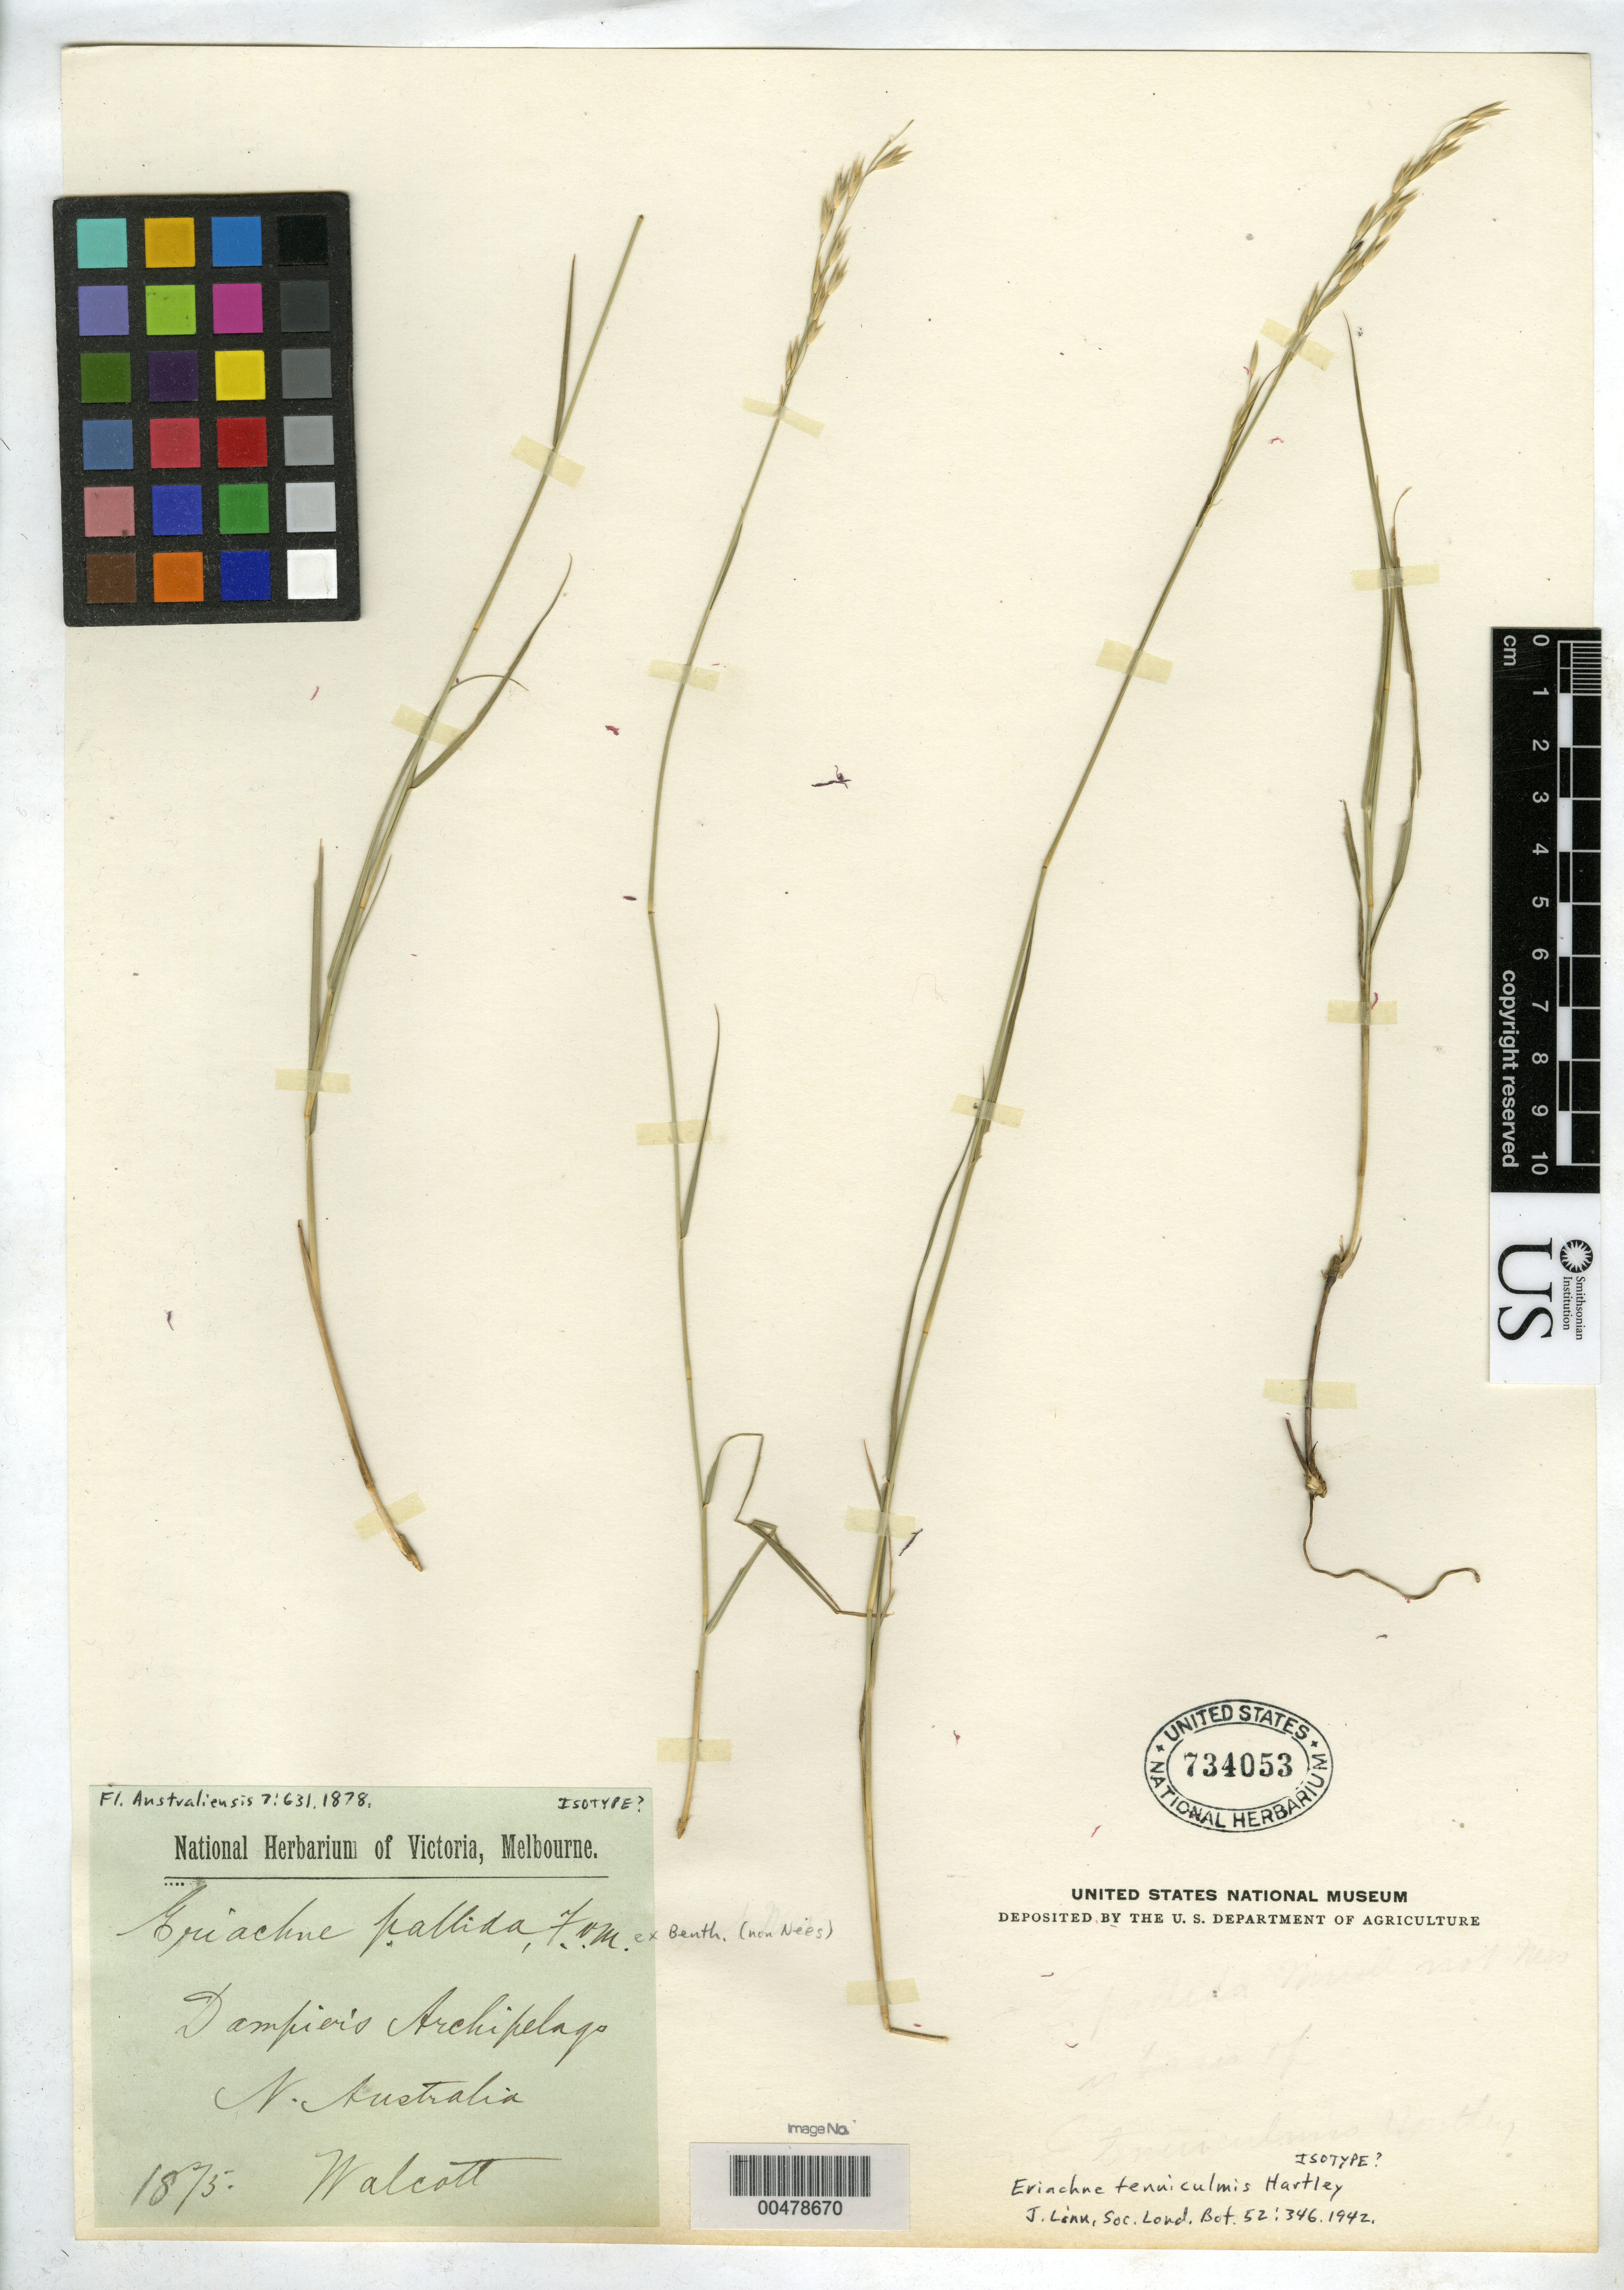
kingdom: Plantae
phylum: Tracheophyta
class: Liliopsida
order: Poales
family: Poaceae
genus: Eriachne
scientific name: Eriachne pallida F. Muell. ex Benth., nom. illeg.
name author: F. Muell. ex Benth.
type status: Type Collection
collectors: P. Walcott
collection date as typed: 1875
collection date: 1875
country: Australia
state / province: Western Australia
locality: Dampier's Archipelago.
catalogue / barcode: US 734053